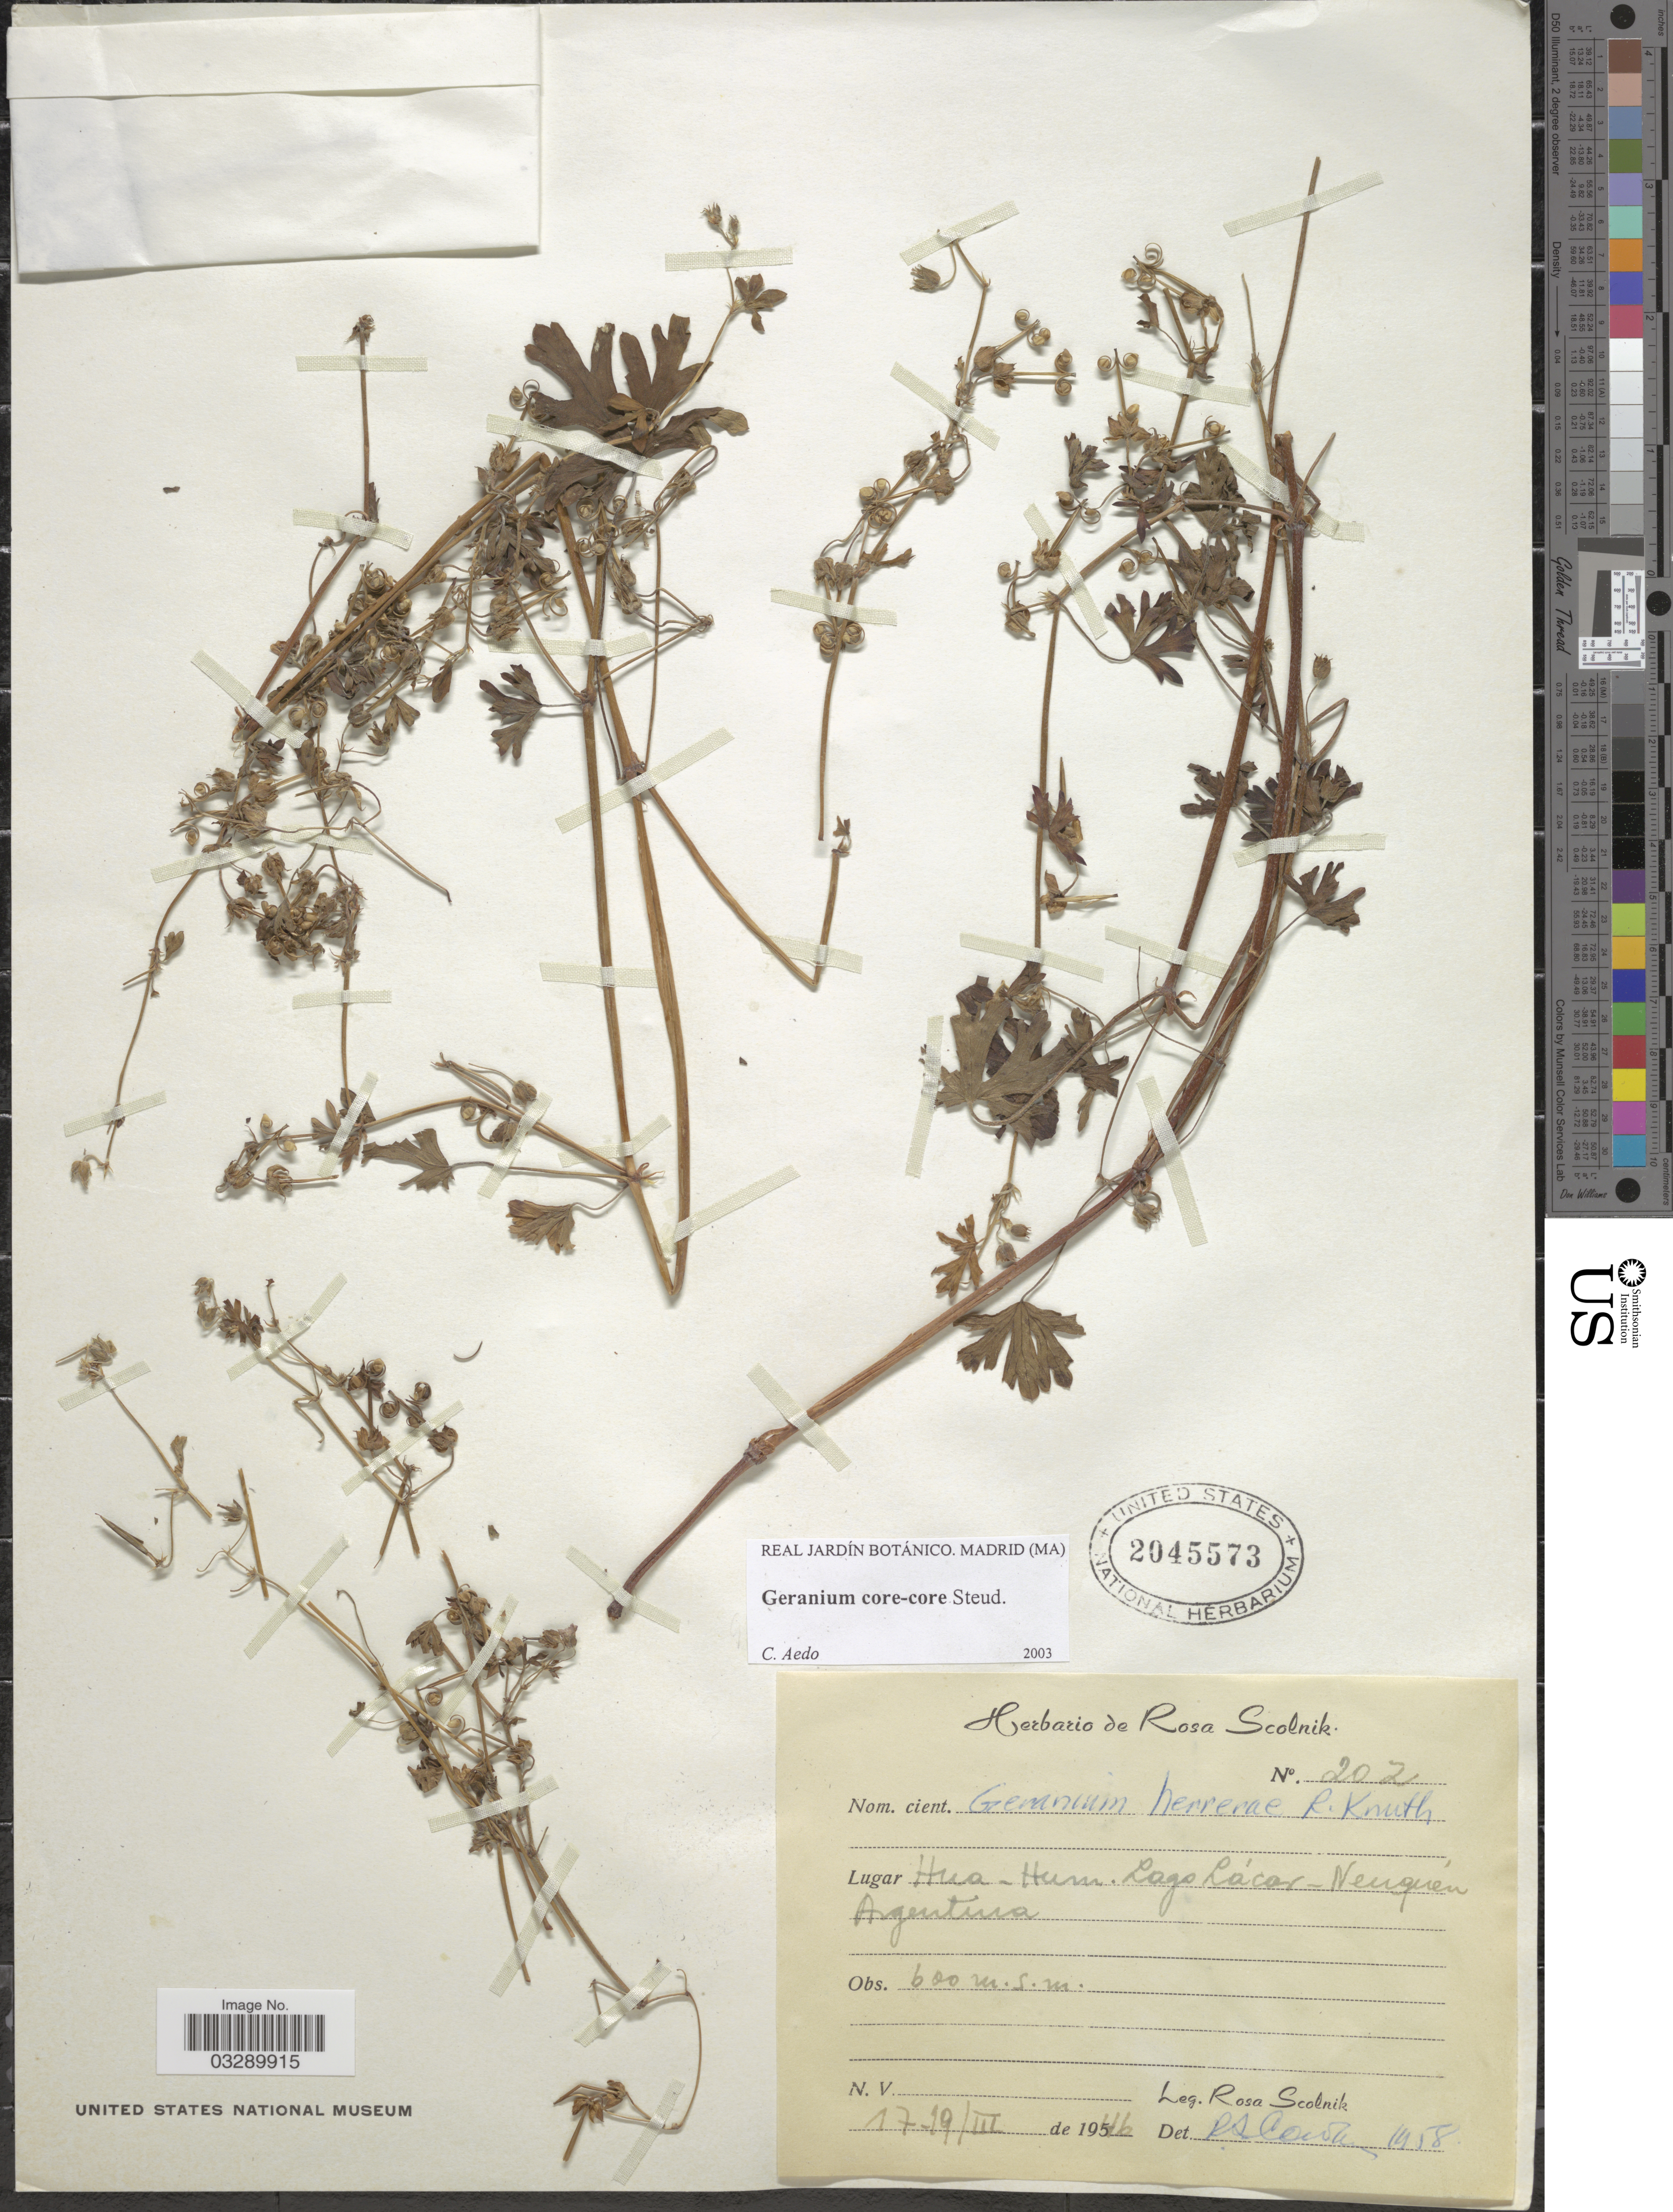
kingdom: Plantae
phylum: Tracheophyta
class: Magnoliopsida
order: Geraniales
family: Geraniaceae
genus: Geranium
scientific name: Geranium core-core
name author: Steud.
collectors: R. Scolnik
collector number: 202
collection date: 1946-03-17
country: Argentina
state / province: Neuquen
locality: Hua-Gum. Lago Lácar.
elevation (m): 600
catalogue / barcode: US 6045573